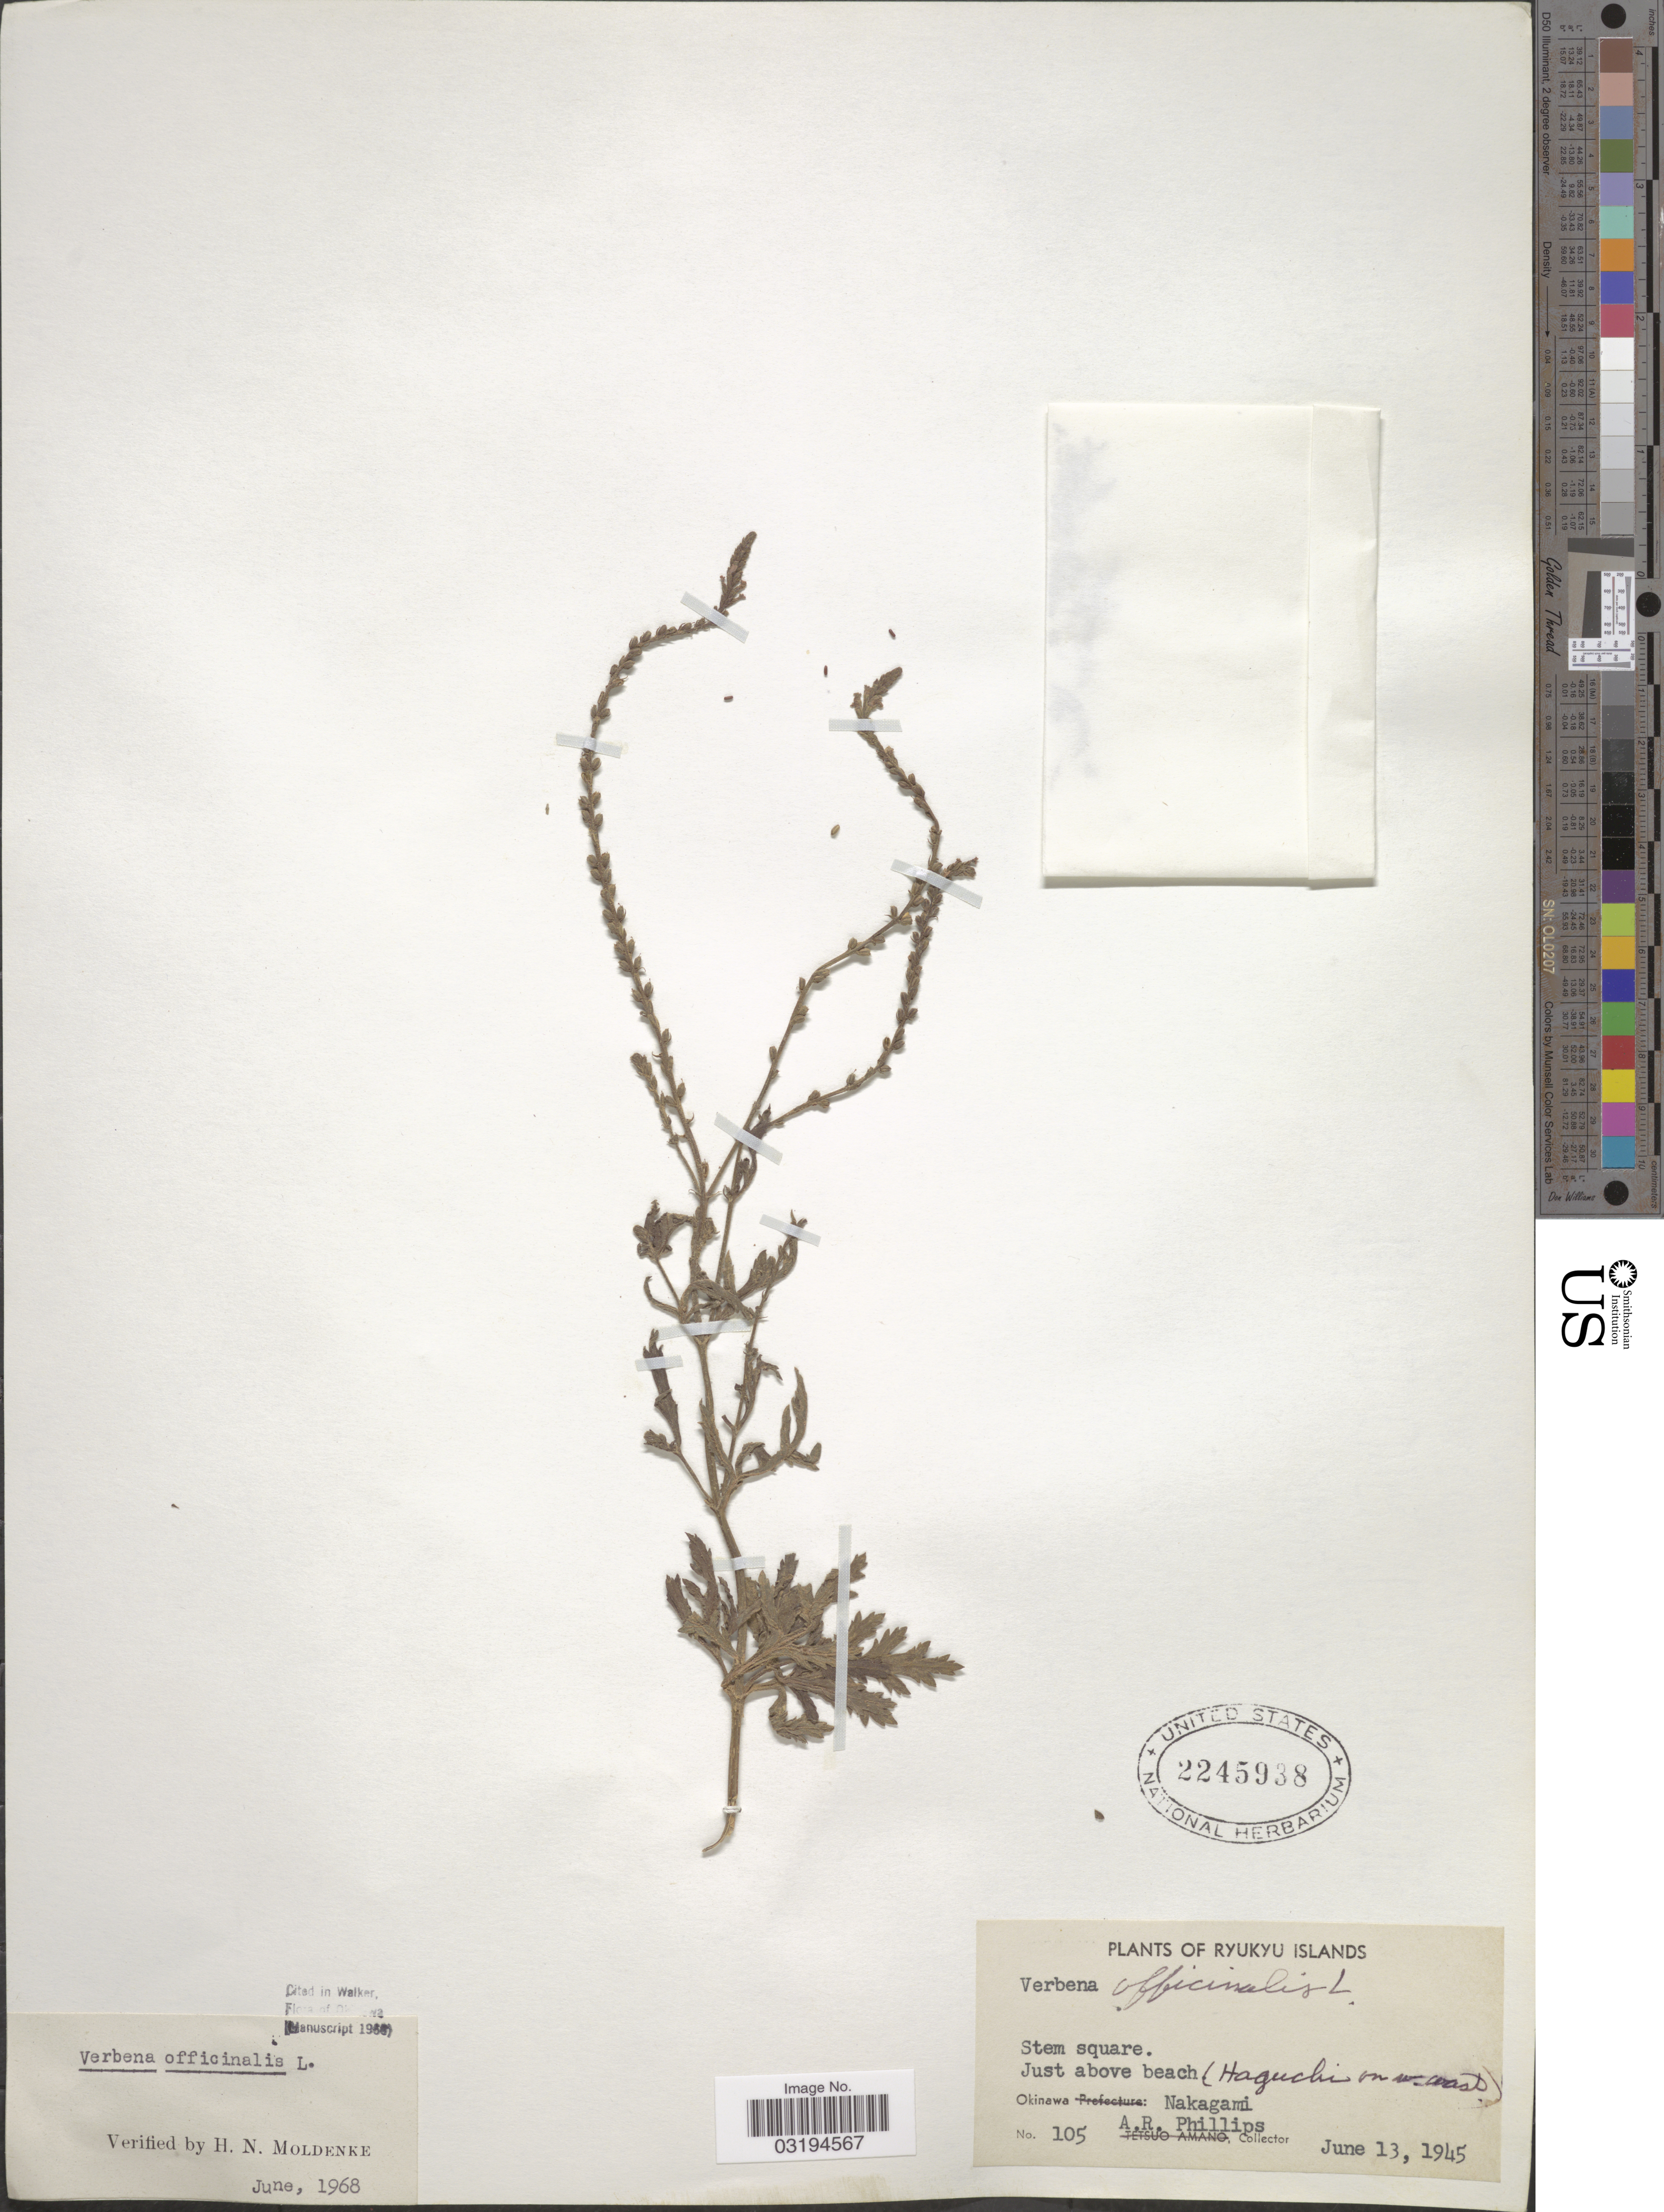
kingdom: Plantae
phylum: Tracheophyta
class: Magnoliopsida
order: Lamiales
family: Verbenaceae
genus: Verbena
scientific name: Verbena officinalis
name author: L.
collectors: A. R. Phillips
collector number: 105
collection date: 1945-06-13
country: Japan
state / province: Okinawa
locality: Ryukyu Islands. Just above beach ( Haguchi on w. coast). Nakagami.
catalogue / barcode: US 2245938